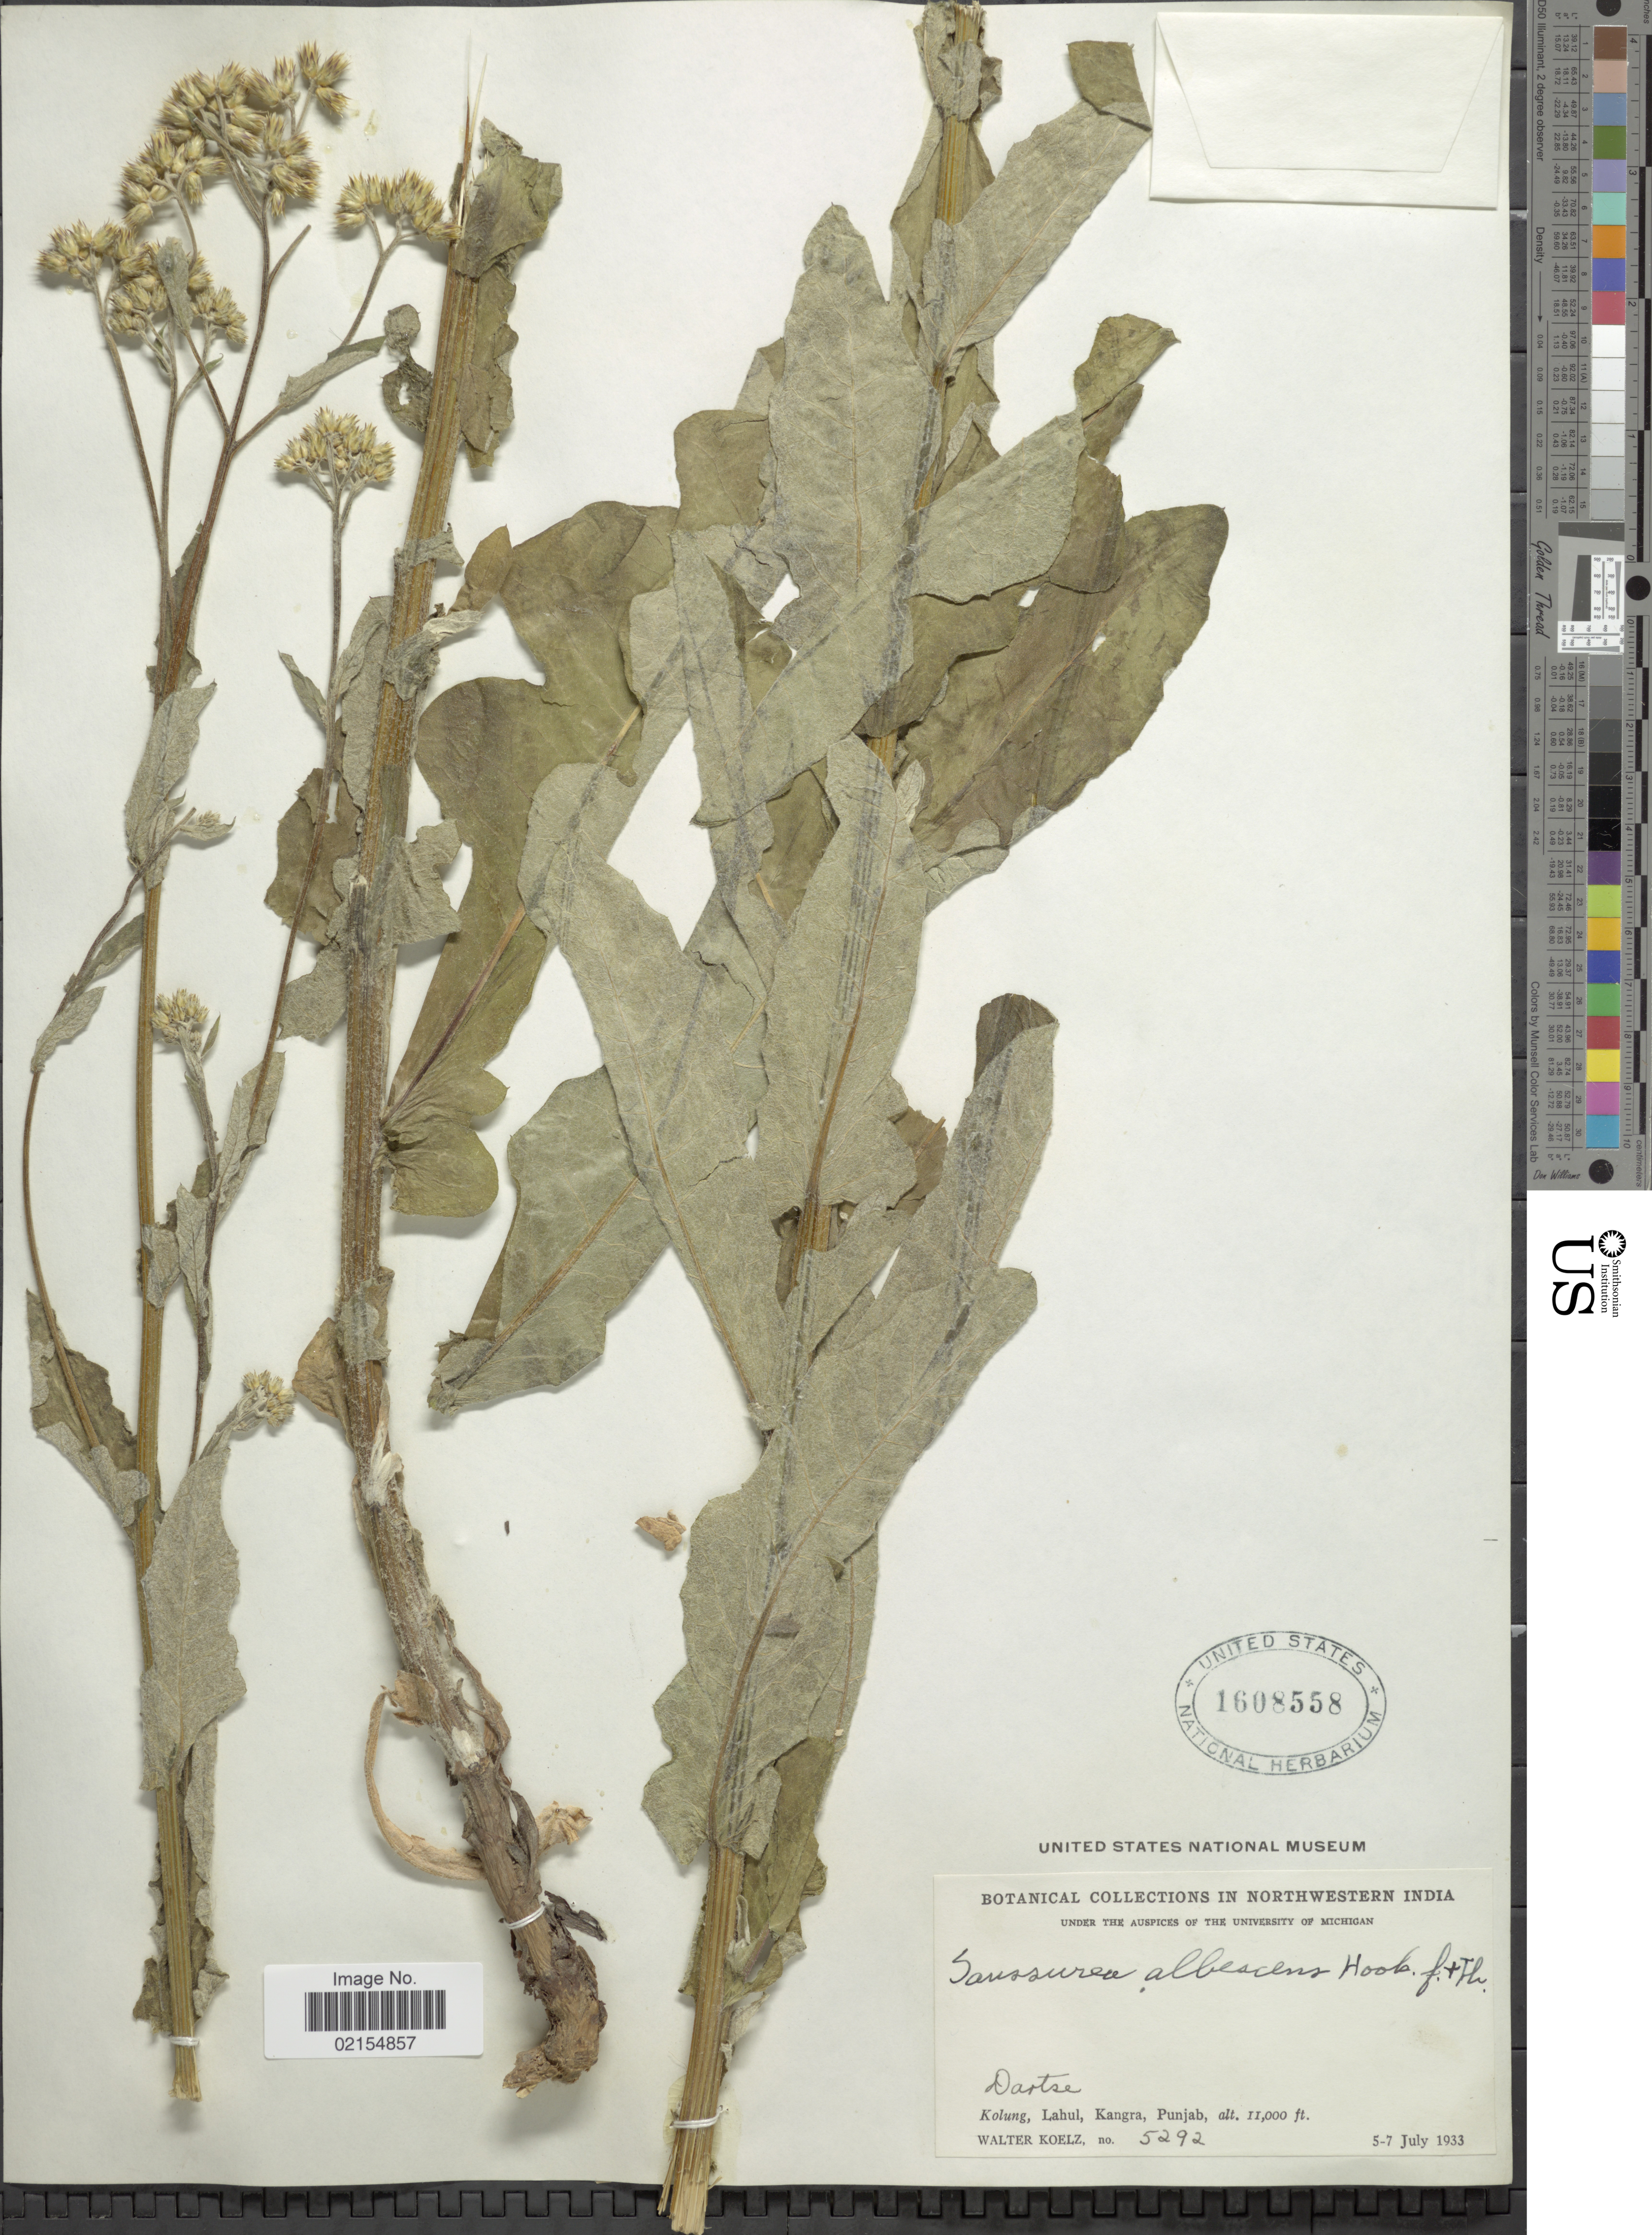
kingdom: Plantae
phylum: Tracheophyta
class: Magnoliopsida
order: Asterales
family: Asteraceae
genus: Saussurea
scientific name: Saussurea albescens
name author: Hook. f. & Thomson ex C.B. Clarke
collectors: W. N. Koelz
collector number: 5292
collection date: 1933-07-05/1933-07-07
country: India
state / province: Himachal Pradesh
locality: In Northwestern India, Dartse, Kolung, Lahul, Kangra, Punjab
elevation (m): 3353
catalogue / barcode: US 1608558